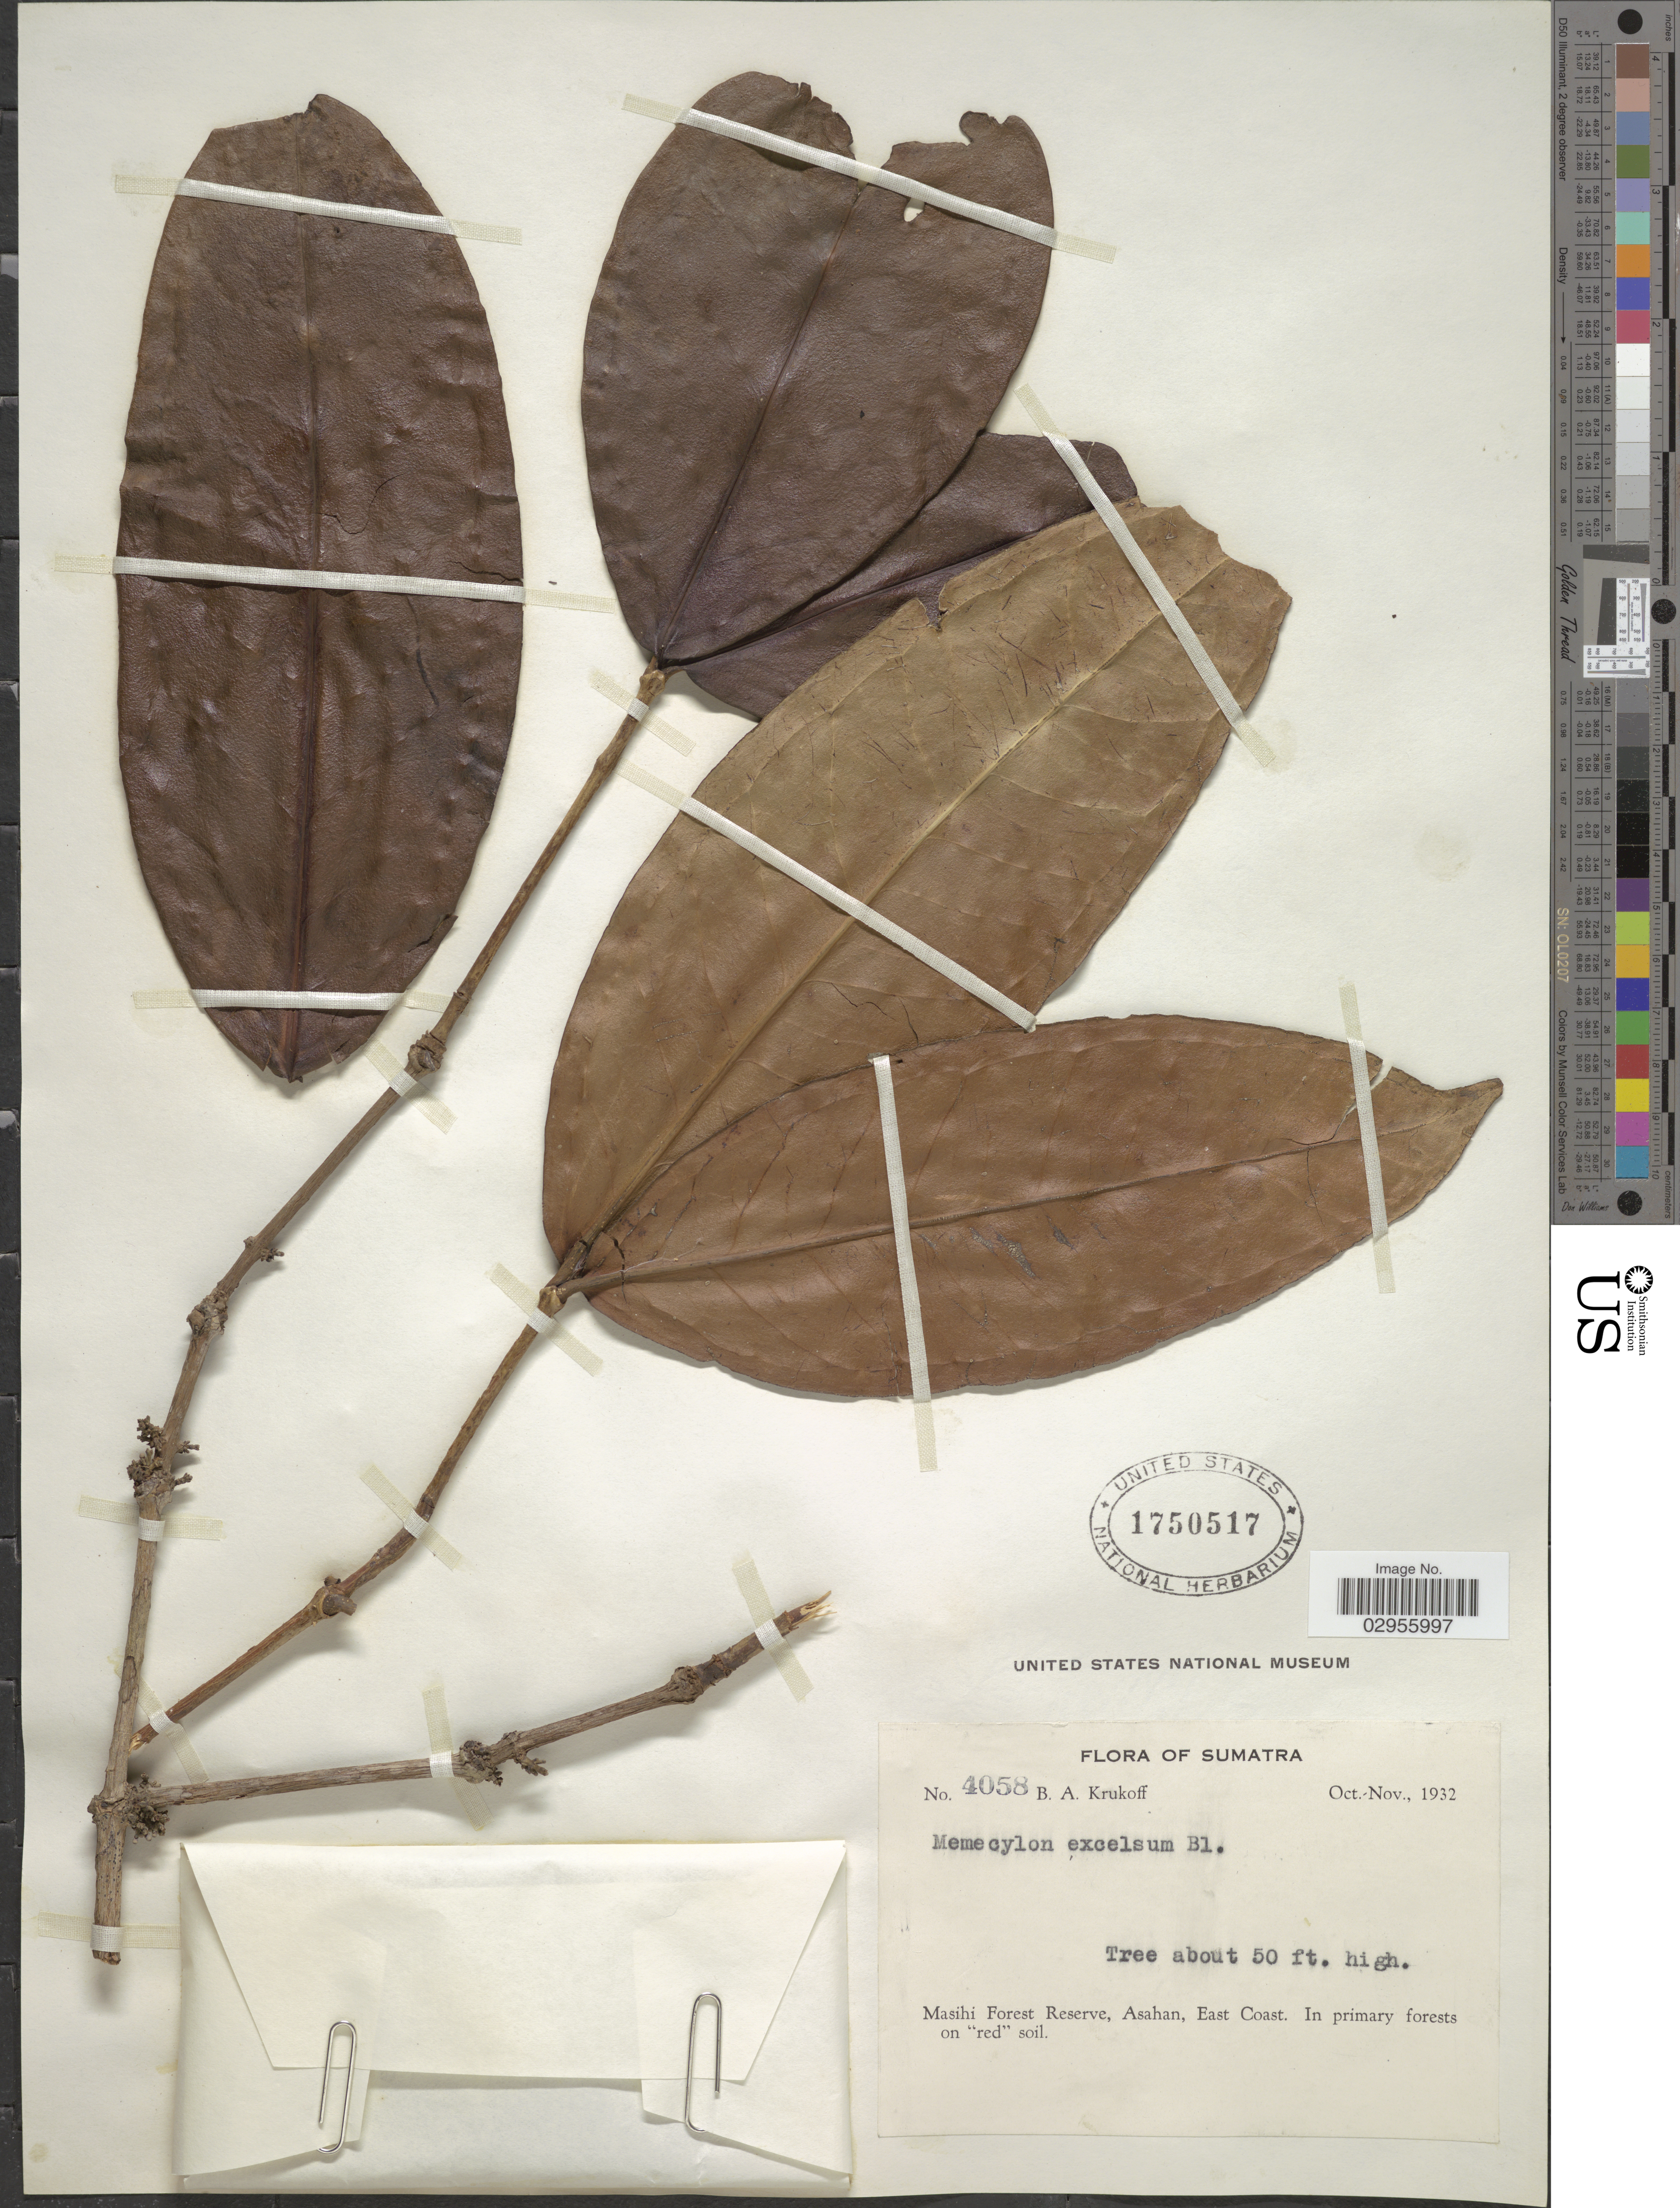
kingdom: Plantae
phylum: Tracheophyta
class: Magnoliopsida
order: Myrtales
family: Melastomataceae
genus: Memecylon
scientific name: Memecylon excelsum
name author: Blume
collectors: B. A. Krukoff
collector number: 4058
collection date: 1932-10/1932-11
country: Indonesia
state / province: Sumatra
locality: Masihi Forest Reserve, Asahan, East Coast.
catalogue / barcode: US 1750517